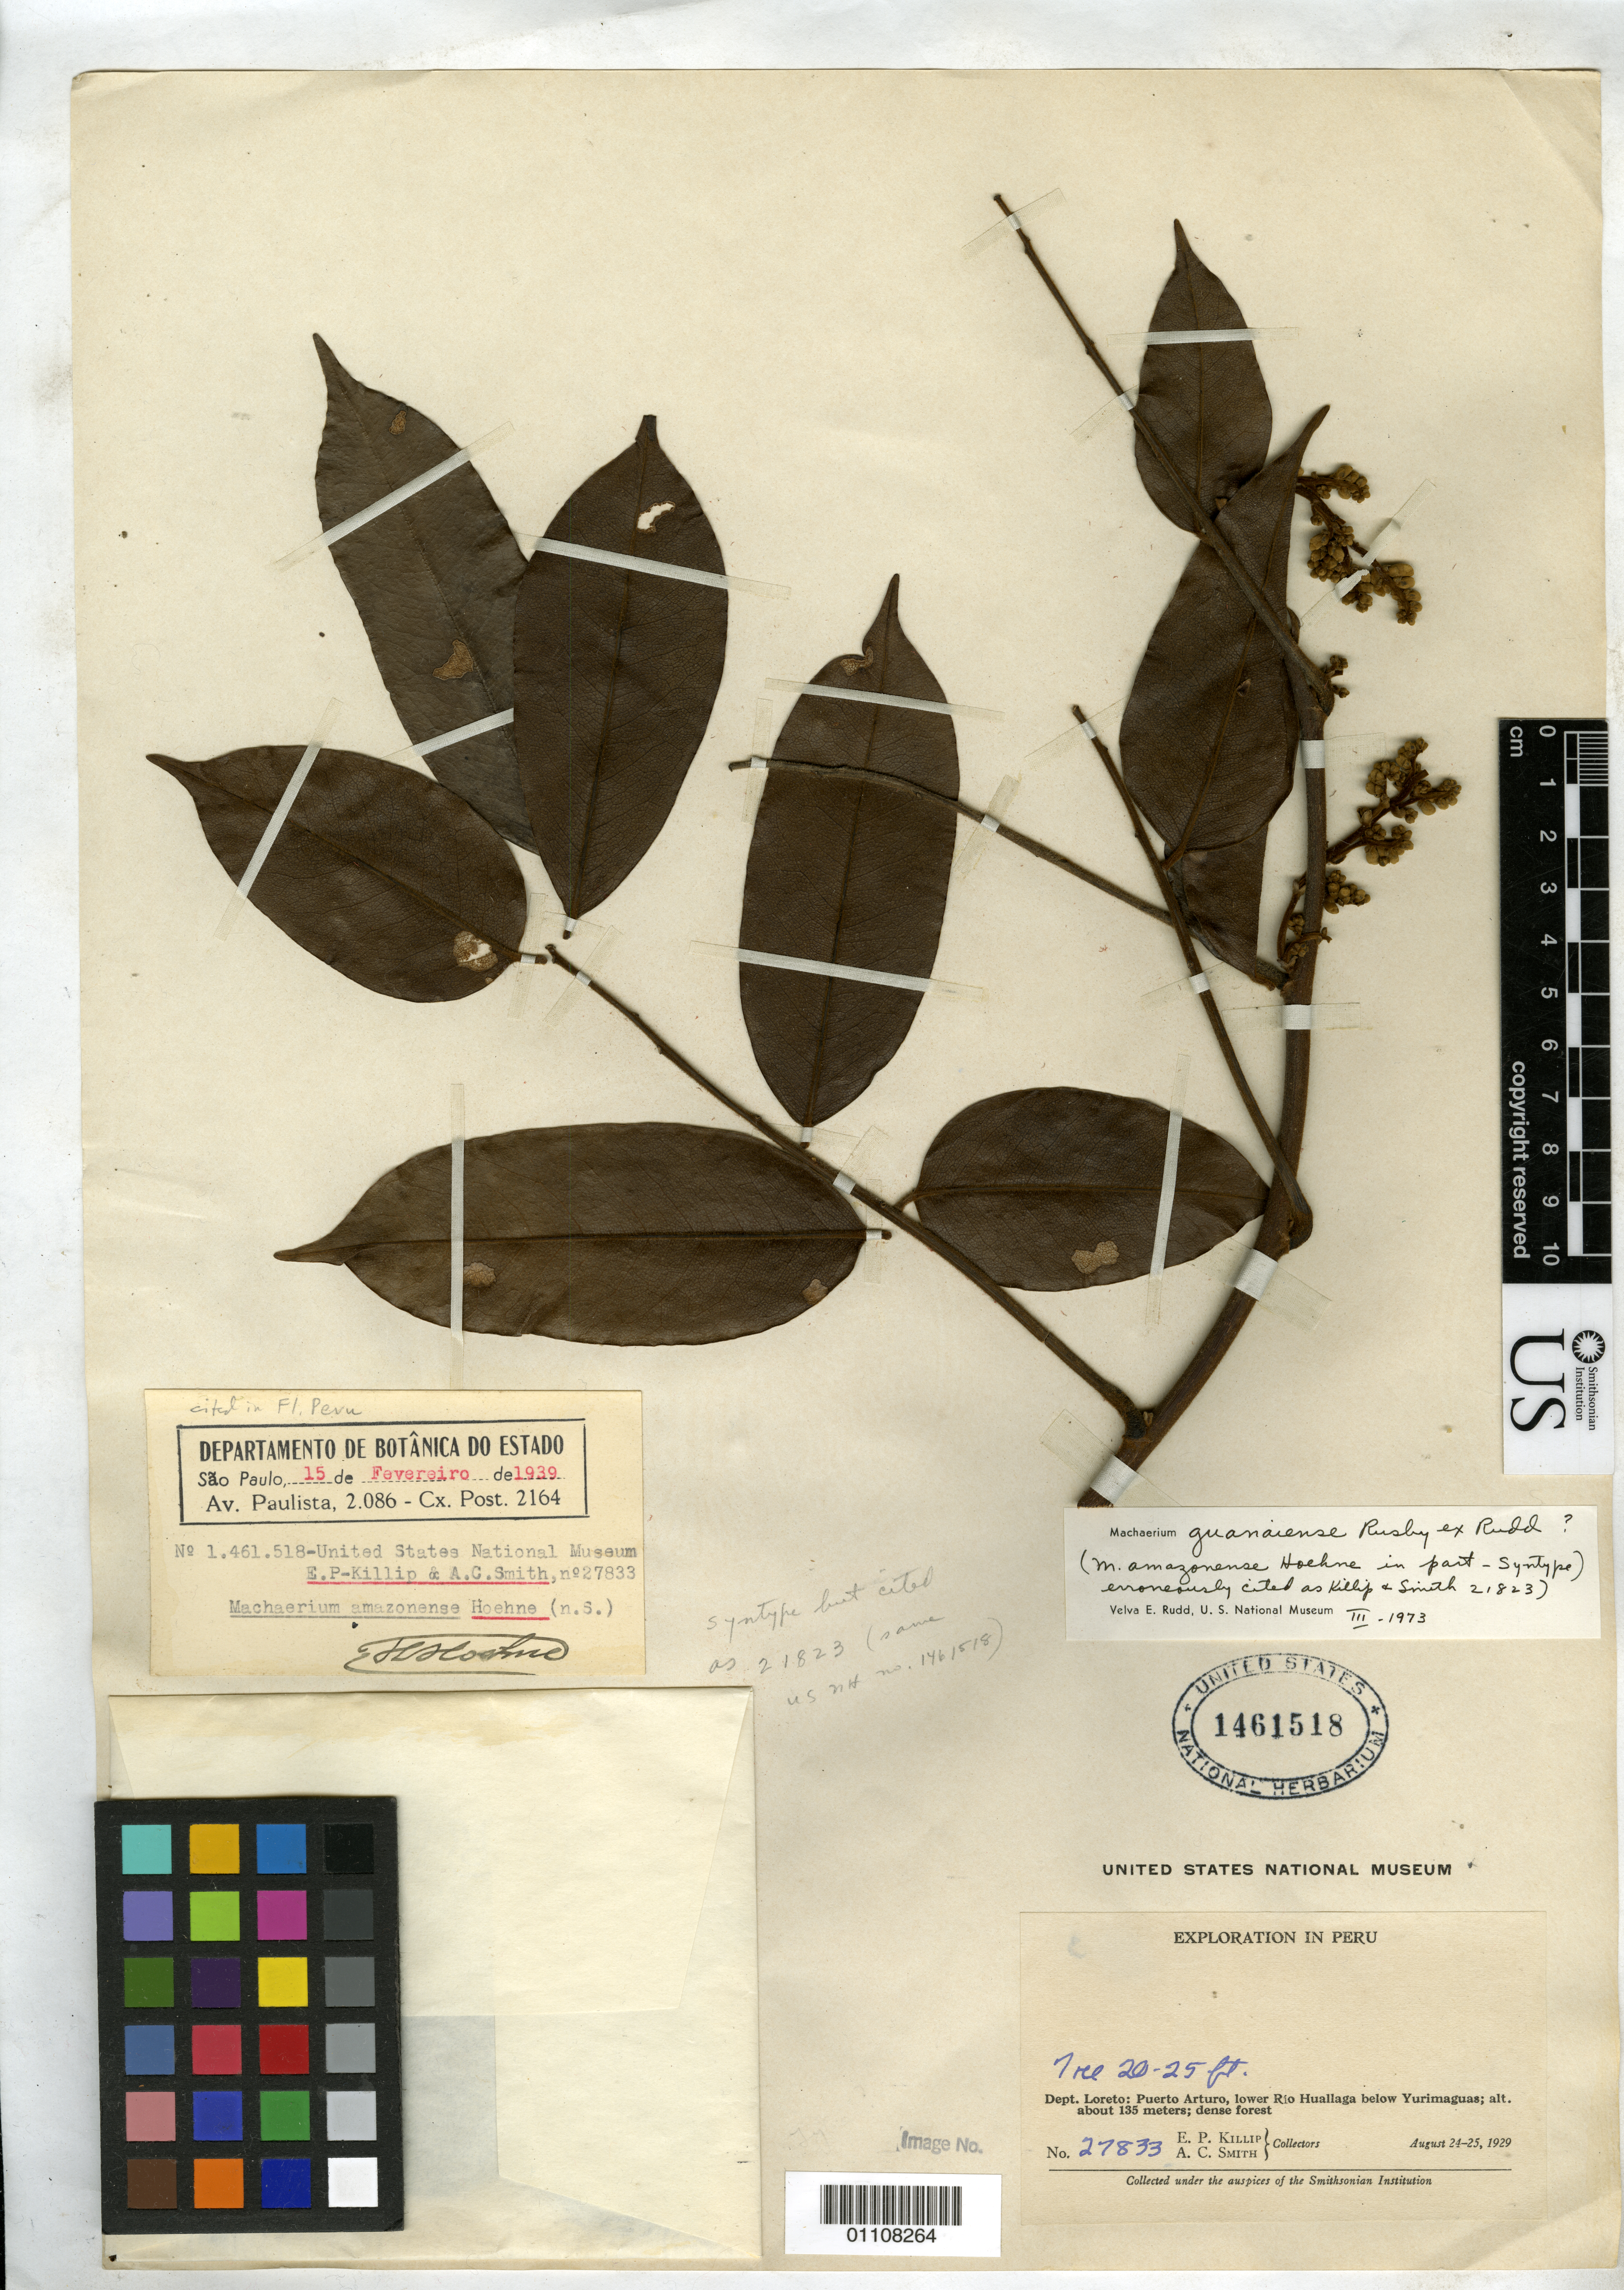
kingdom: Plantae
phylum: Tracheophyta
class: Magnoliopsida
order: Fabales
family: Fabaceae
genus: Machaerium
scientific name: Machaerium amazonense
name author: Hoehne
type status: Syntype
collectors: E. P. Killip & A. C. Smith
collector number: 27833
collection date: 1929-08-24,1929-08-25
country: Peru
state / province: Loreto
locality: Rio Huallaga below Yurimaguas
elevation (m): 135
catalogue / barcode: US 1461518